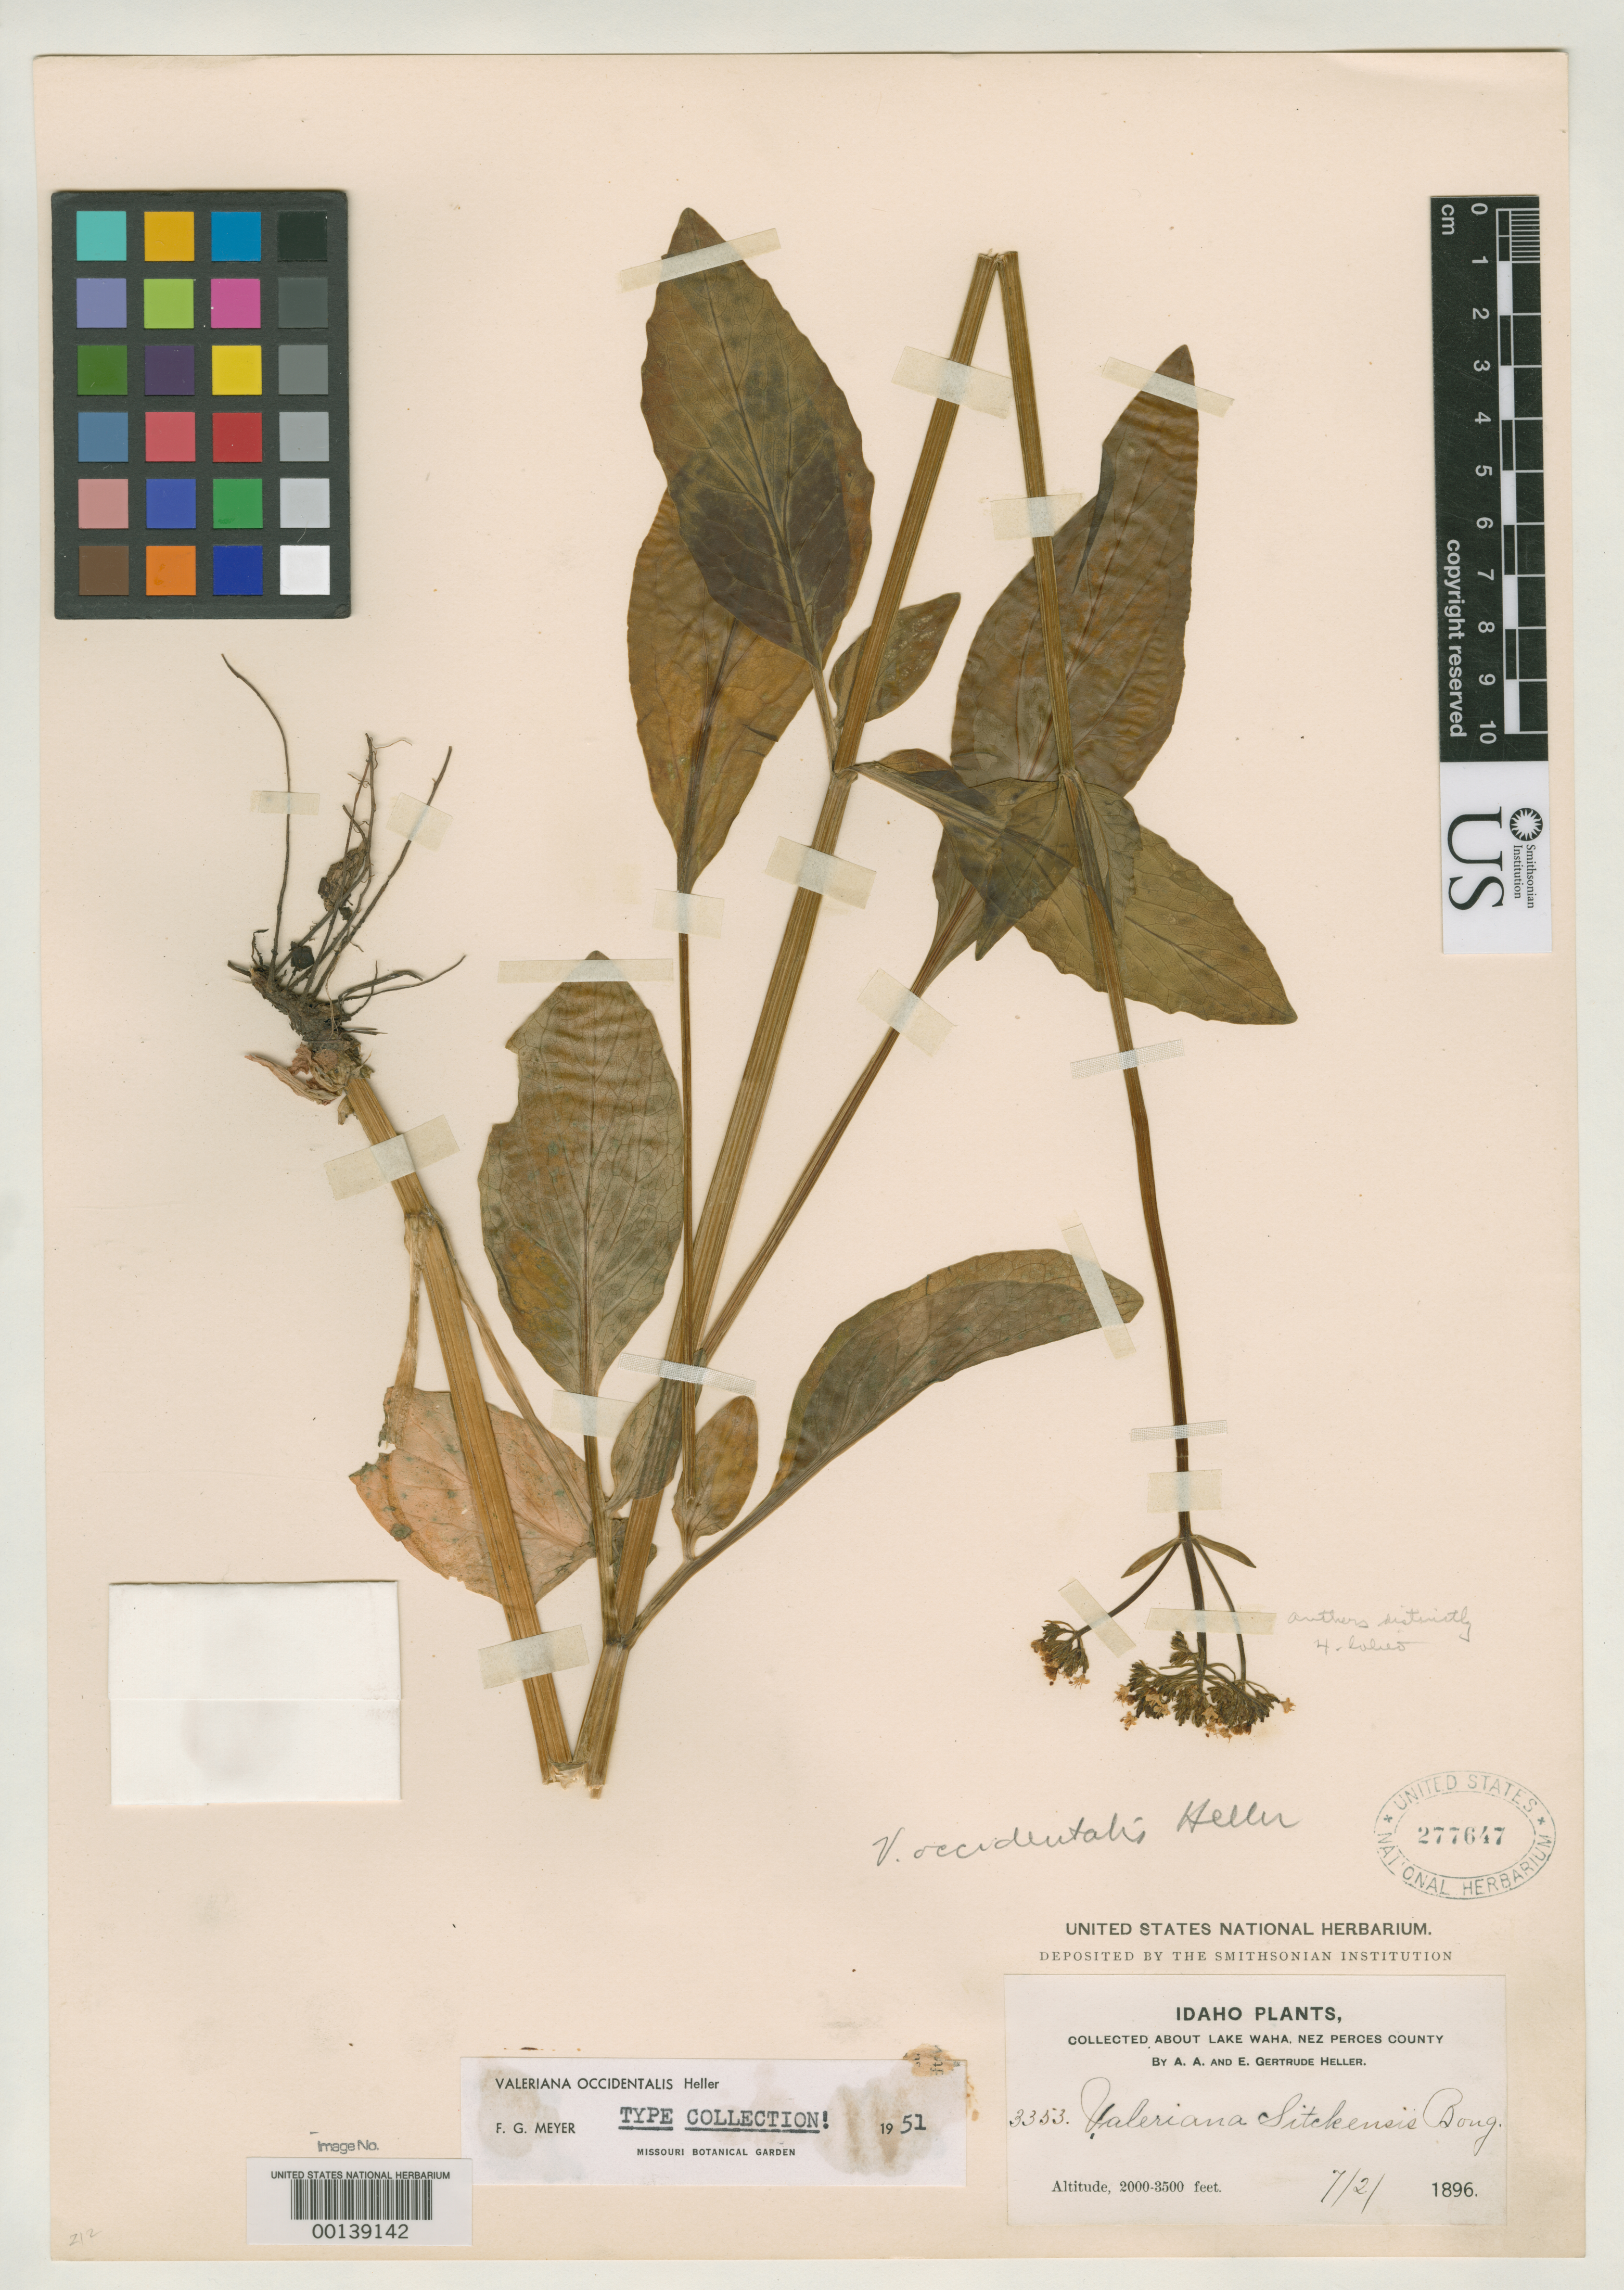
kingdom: Plantae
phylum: Tracheophyta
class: Magnoliopsida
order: Dipsacales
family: Caprifoliaceae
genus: Valeriana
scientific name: Valeriana occidentalis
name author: A. Heller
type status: Type Collection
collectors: A. A. Heller & E. G. Heller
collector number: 3353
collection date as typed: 02 Jul 1896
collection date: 1896-07-02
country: United States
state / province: Idaho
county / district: Nez Perce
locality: Western end of Craig Mountain plateau above Lake Waha.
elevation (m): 1067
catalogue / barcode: US 277647